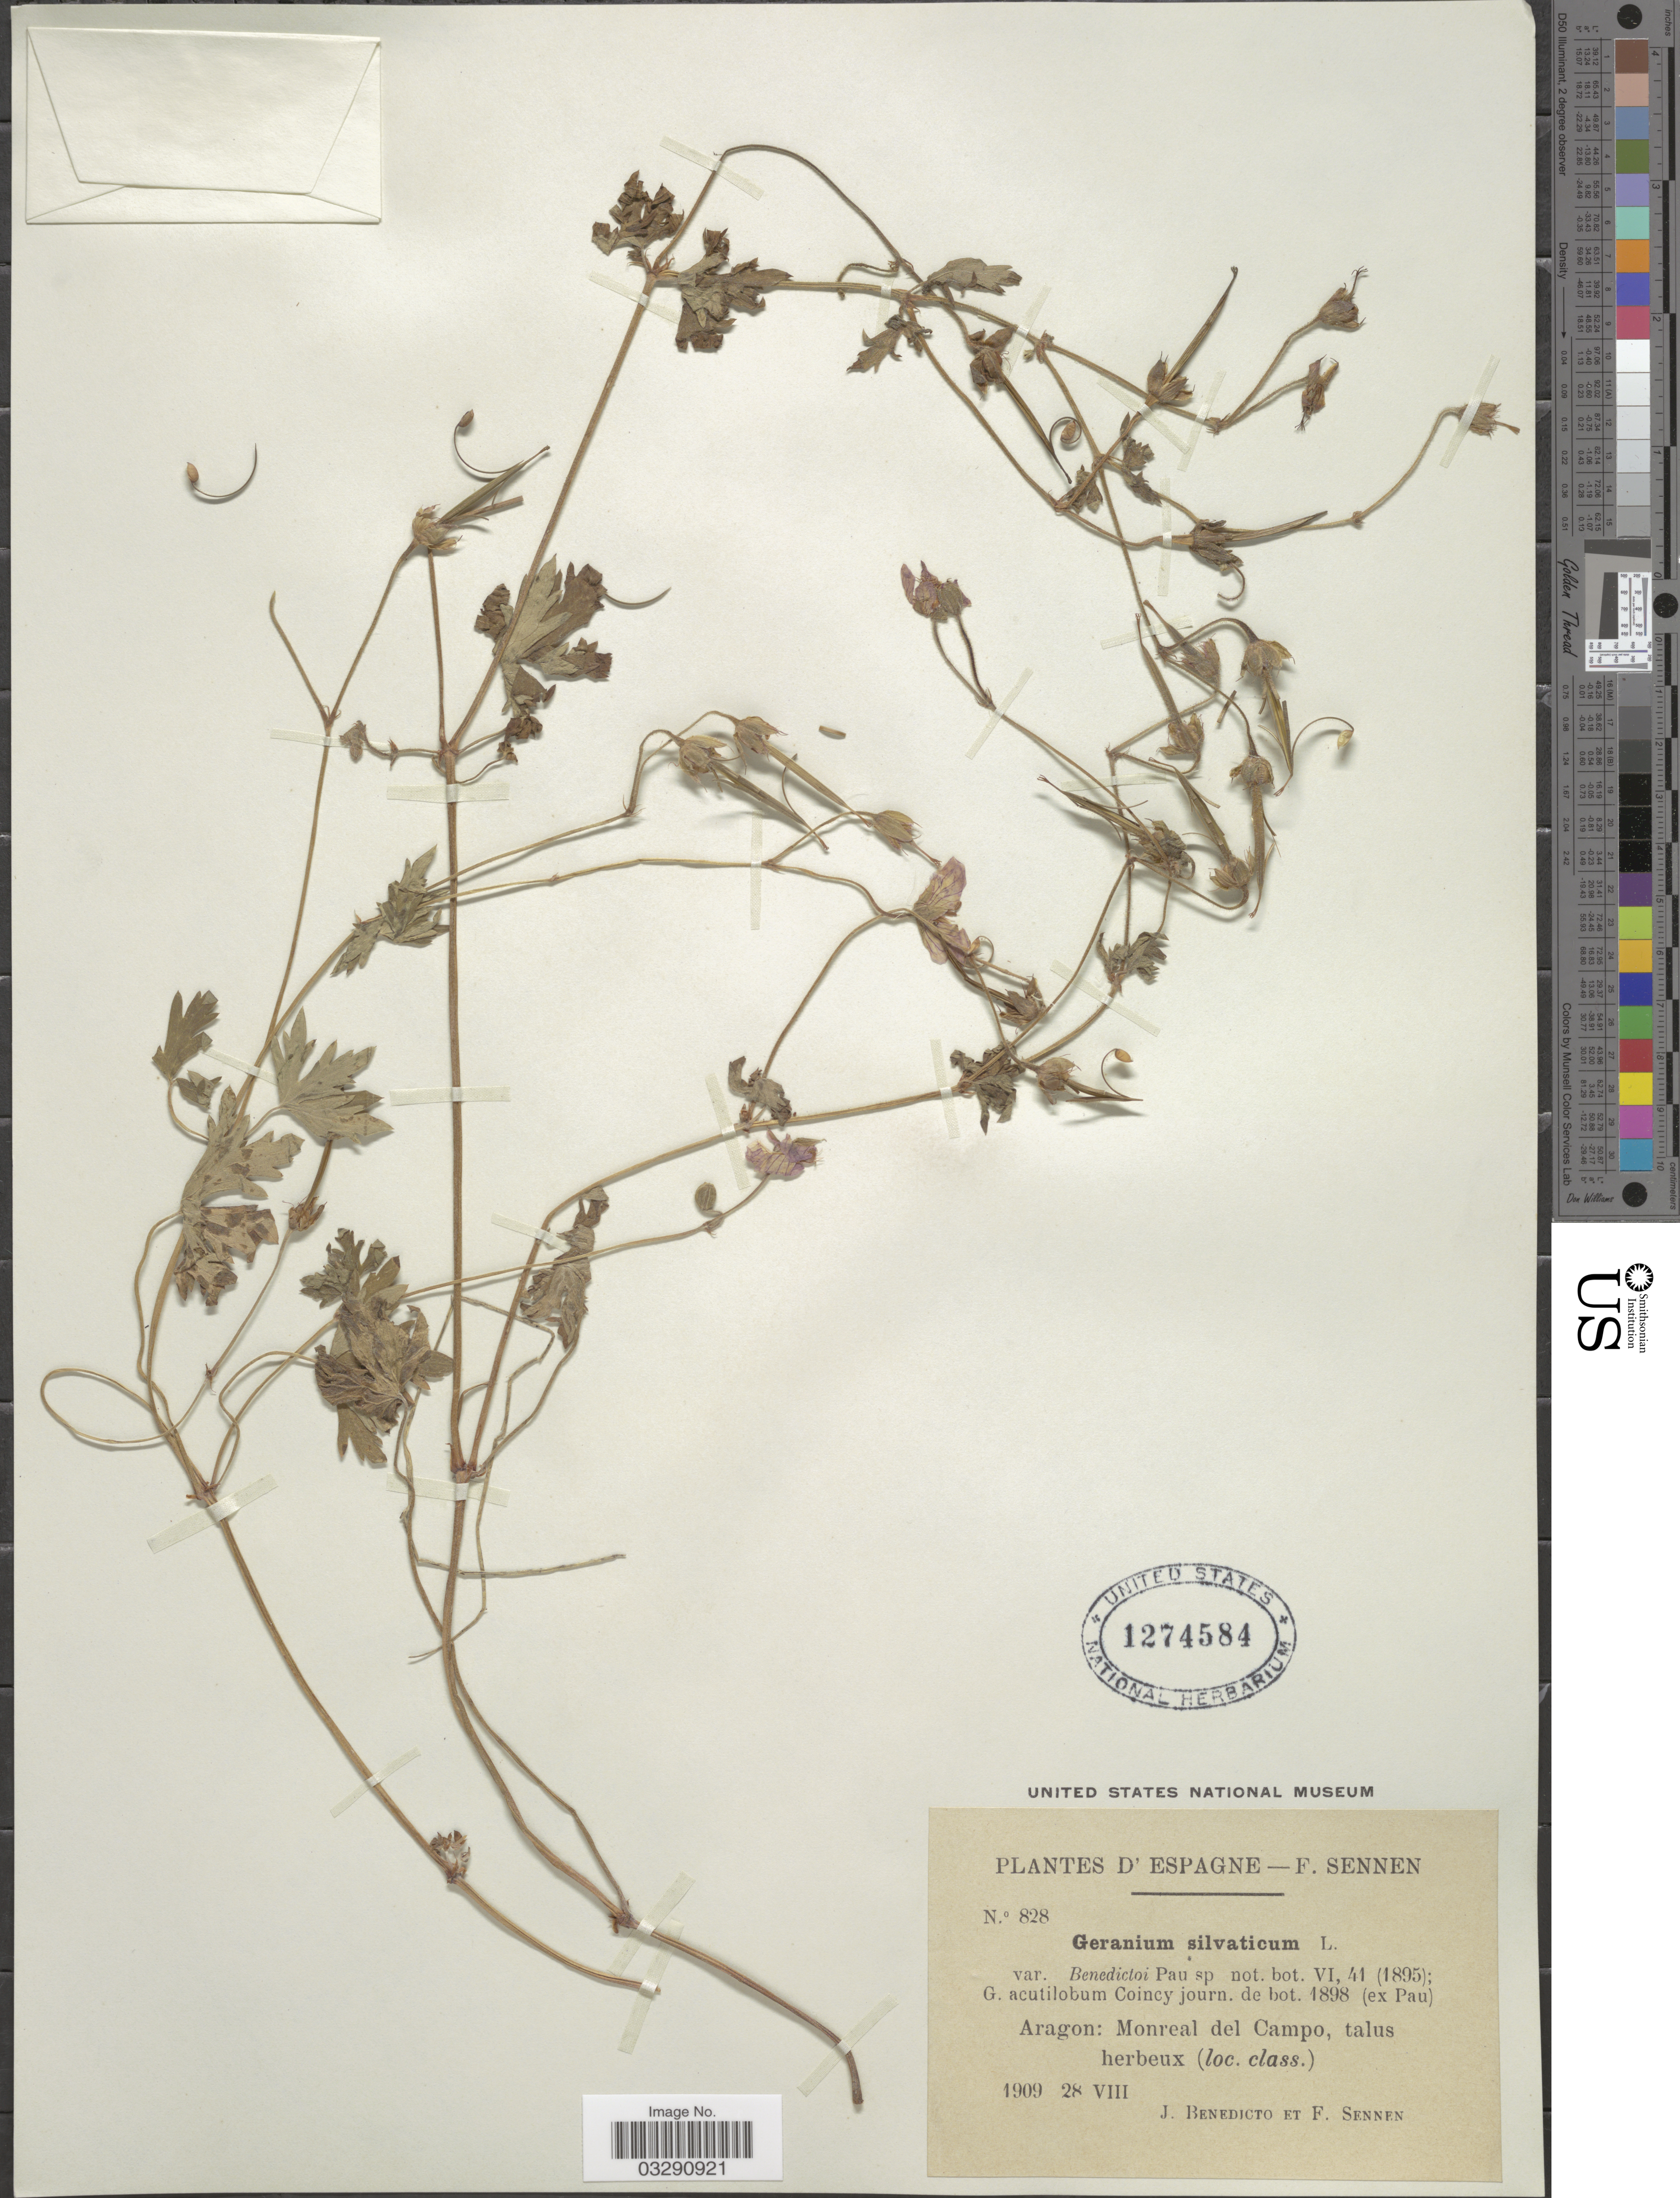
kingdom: Plantae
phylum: Tracheophyta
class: Magnoliopsida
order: Geraniales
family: Geraniaceae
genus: Geranium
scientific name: Geranium silvaticum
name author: L.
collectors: J. Benedicto & E. Sennen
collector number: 828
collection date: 1909-08-28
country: Spain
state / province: Aragón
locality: Monreal del Campo, talus herbeux.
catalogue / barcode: US 1274584